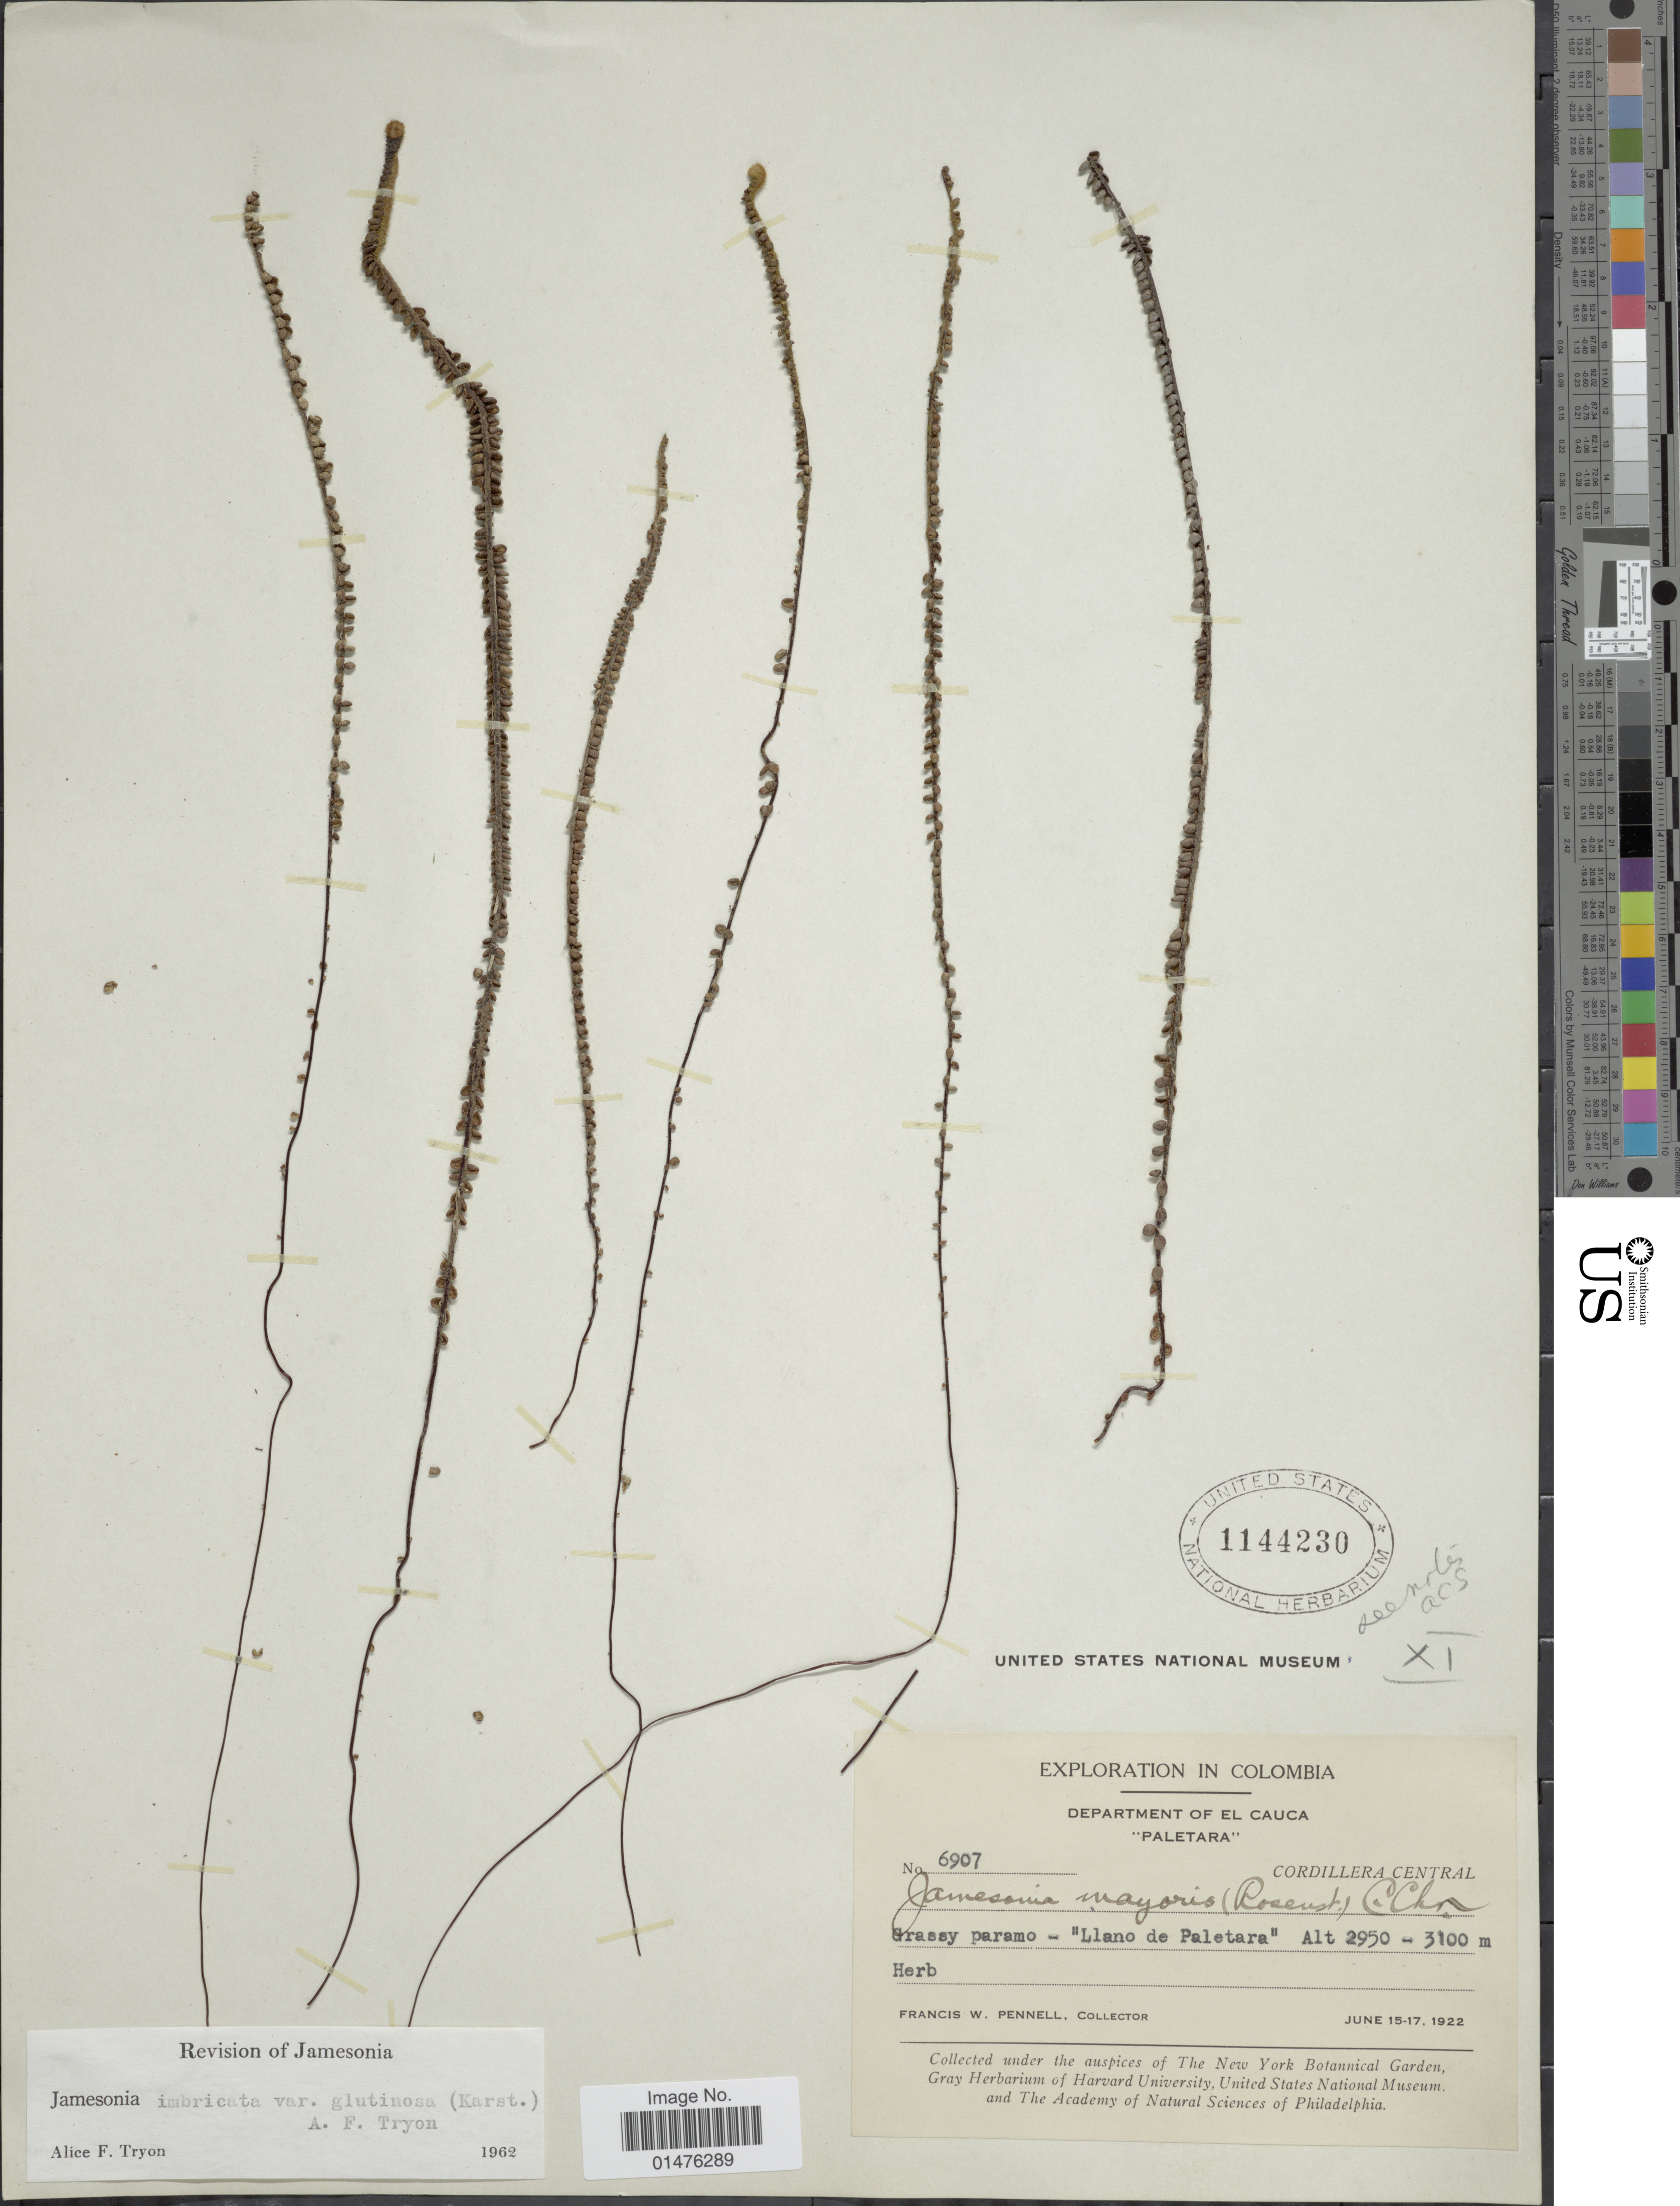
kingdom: Plantae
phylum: Tracheophyta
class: Polypodiopsida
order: Polypodiales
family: Pteridaceae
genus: Jamesonia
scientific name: Jamesonia imbricata var. glutinosa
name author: (H. Karst.) A.F. Tryon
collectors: F. W. Pennell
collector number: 6907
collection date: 1922-06-15/1922-06-17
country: Colombia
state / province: Cauca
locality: Department of EL Cauca 'Paletara' Grassy paramo - 'Llano de Paletara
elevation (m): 2950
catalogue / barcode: US 1144230